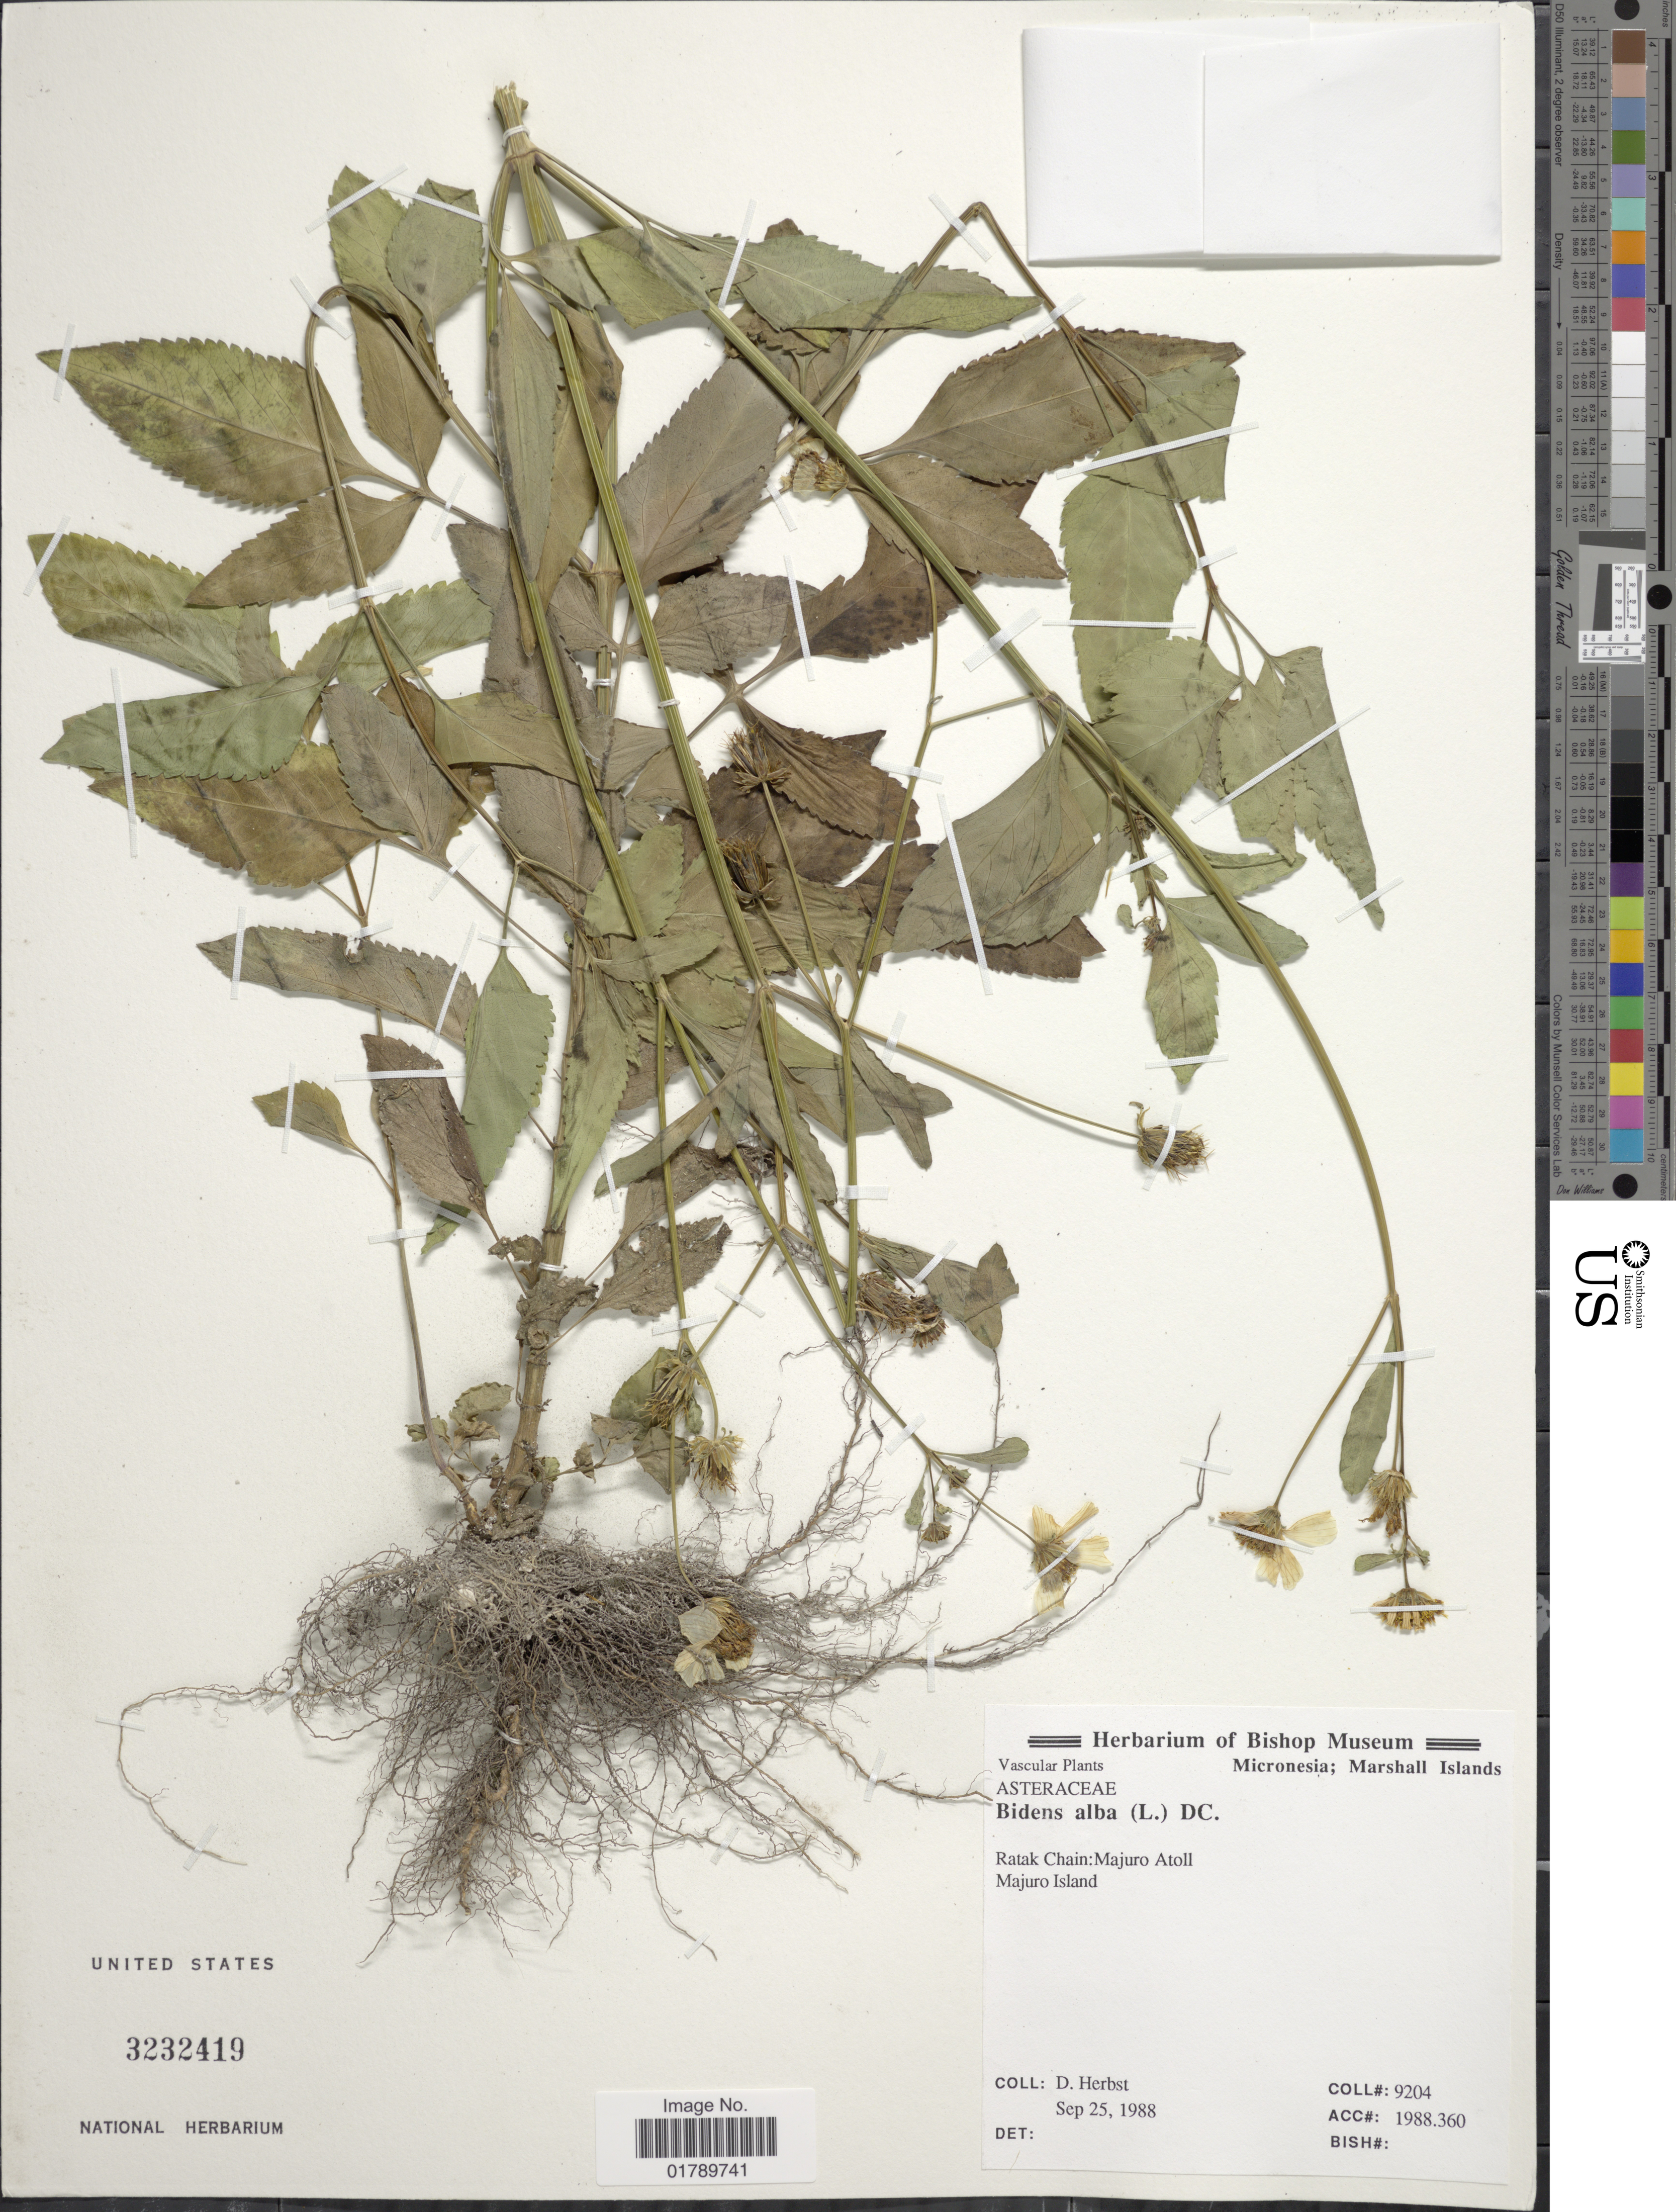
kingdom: Plantae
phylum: Tracheophyta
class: Magnoliopsida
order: Asterales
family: Asteraceae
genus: Bidens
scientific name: Bidens alba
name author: (L.) DC.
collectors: D. Herbst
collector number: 9204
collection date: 1988-09-25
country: Marshall Islands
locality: Marshall Islands. Ratak Chain: Majuro Atoll. Majuro Island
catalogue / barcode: US 3232419